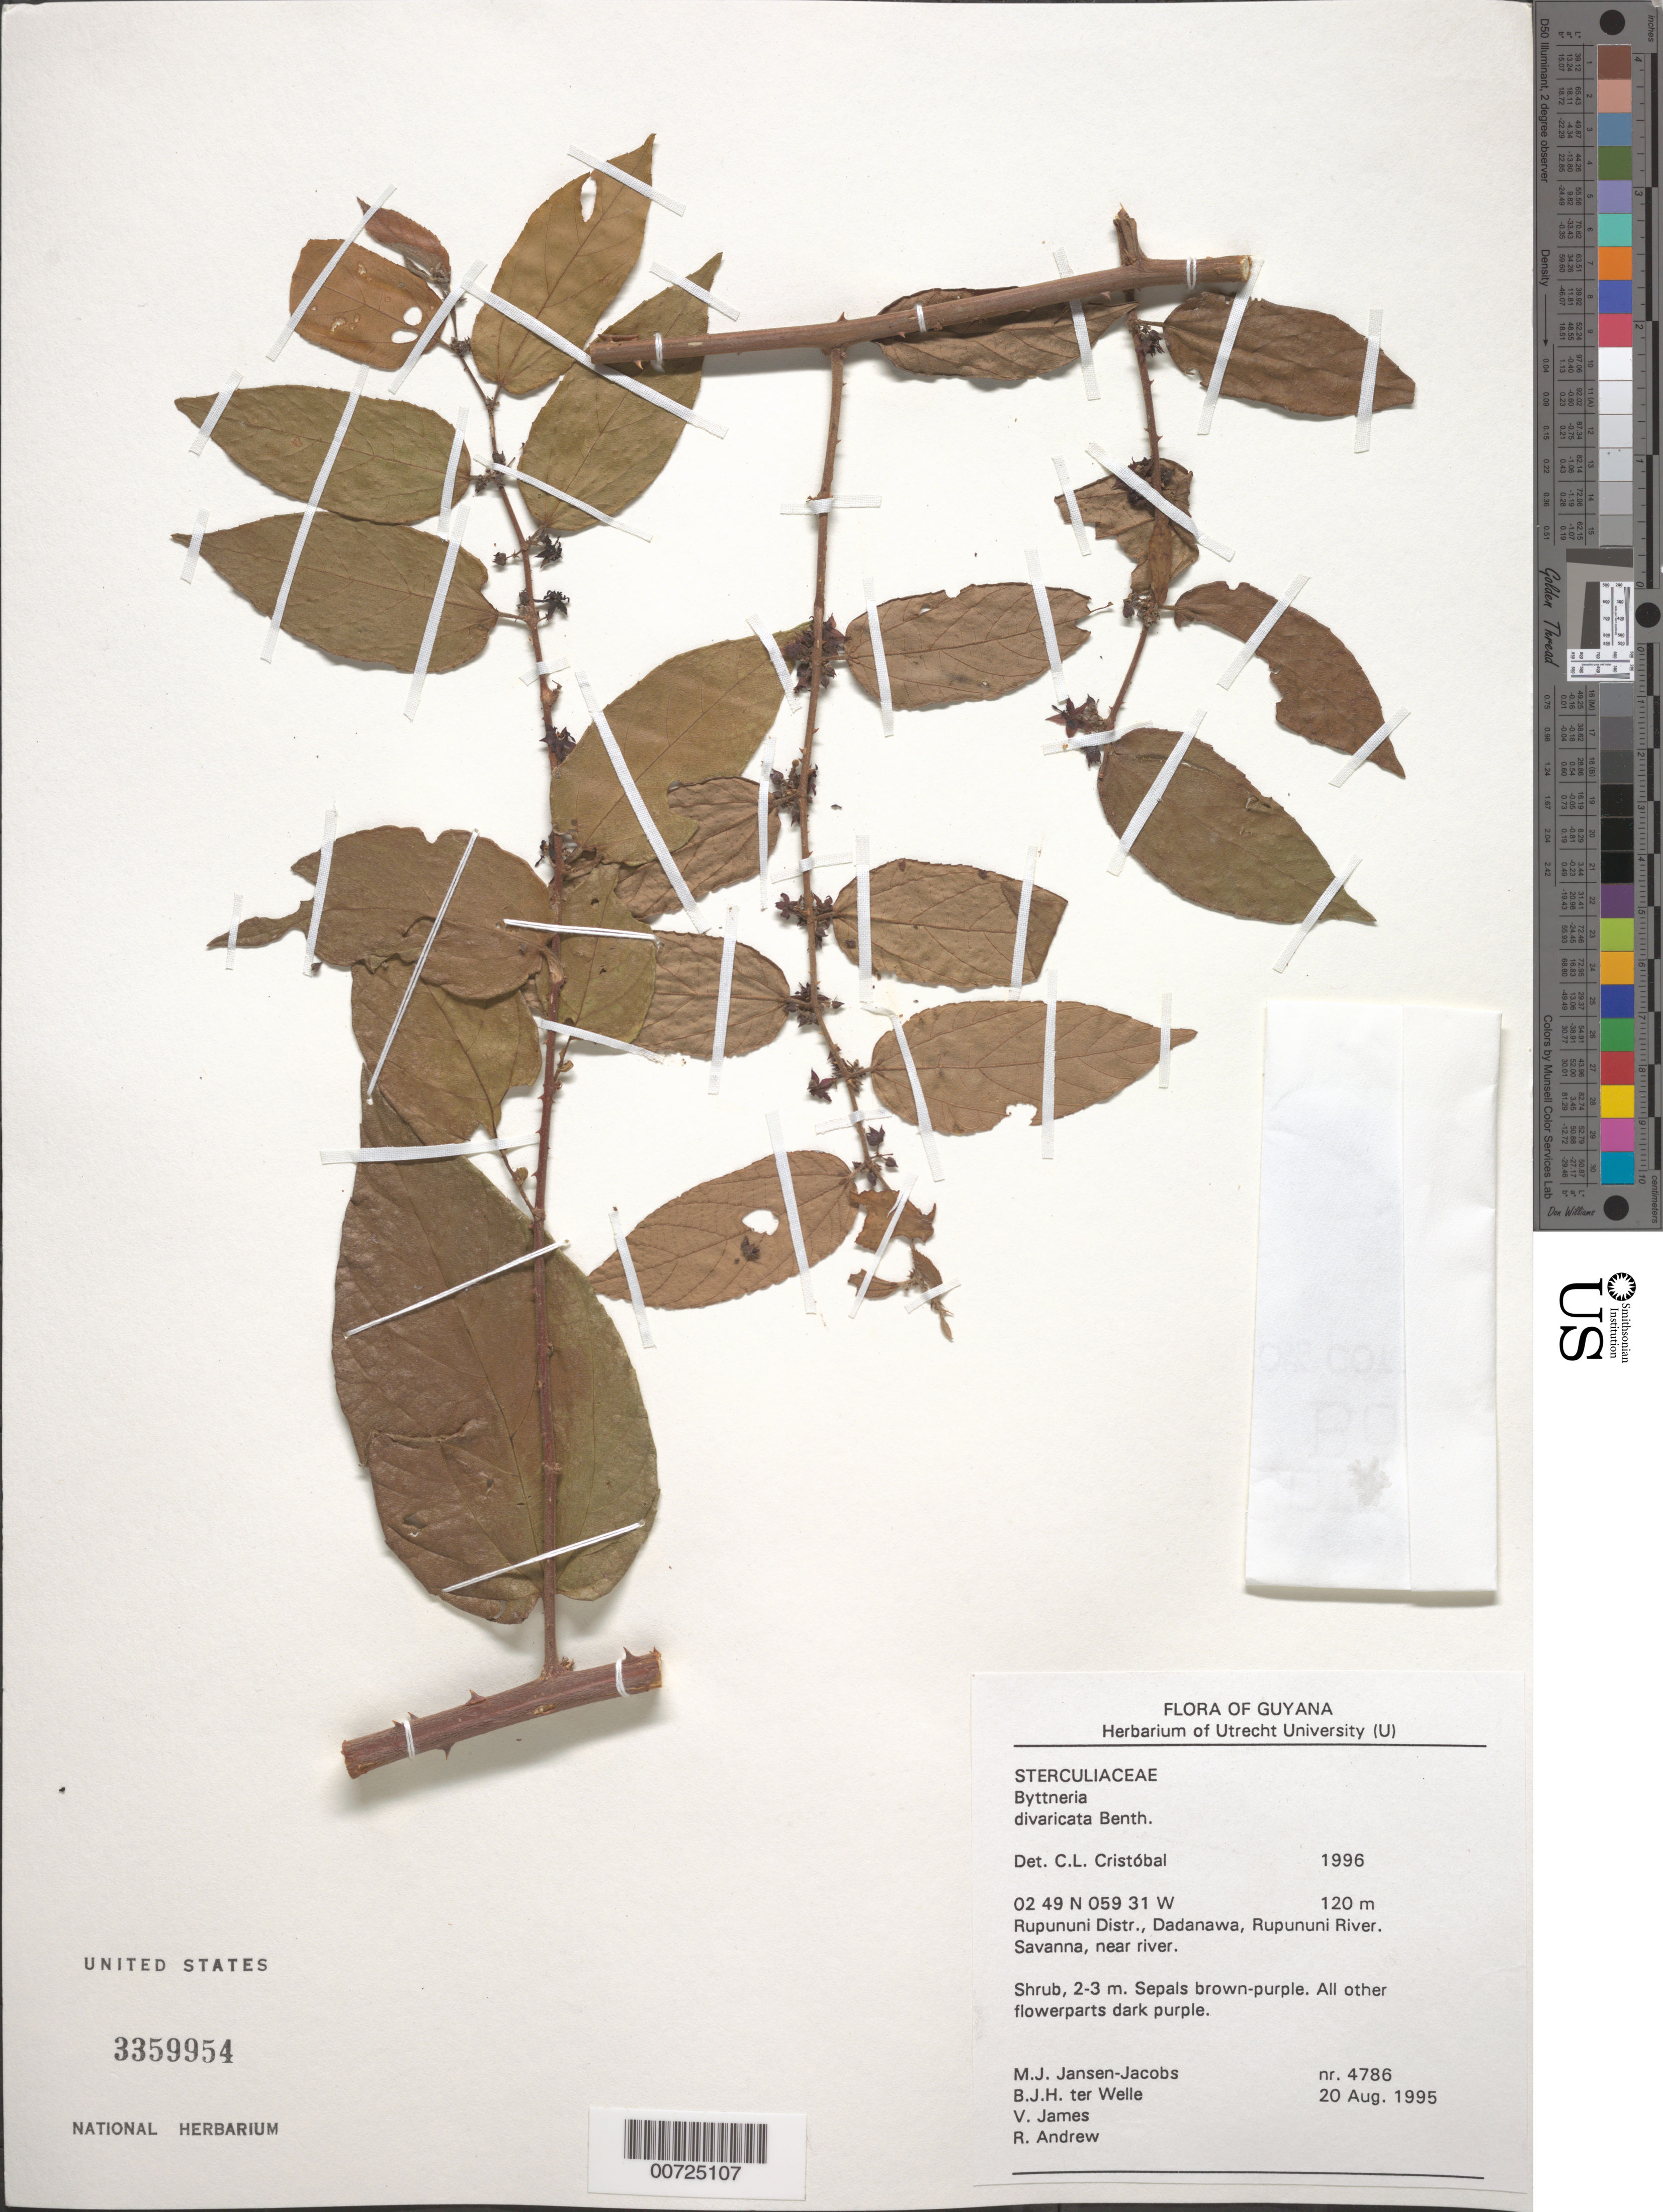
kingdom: Plantae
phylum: Tracheophyta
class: Magnoliopsida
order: Malvales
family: Malvaceae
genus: Byttneria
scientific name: Byttneria divaricata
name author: Benth.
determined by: Cristóbal, C. L.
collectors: M. J. Jansen-Jacobs, B. Welle, V. James & R. Andrew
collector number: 4786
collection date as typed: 20-Aug-95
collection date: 1995-08-20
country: Guyana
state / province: U. Takutu-U. Essequibo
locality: Dadanawa, Rupununi River, Rupununi District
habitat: Savanna, near river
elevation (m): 120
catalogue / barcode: US 3359954